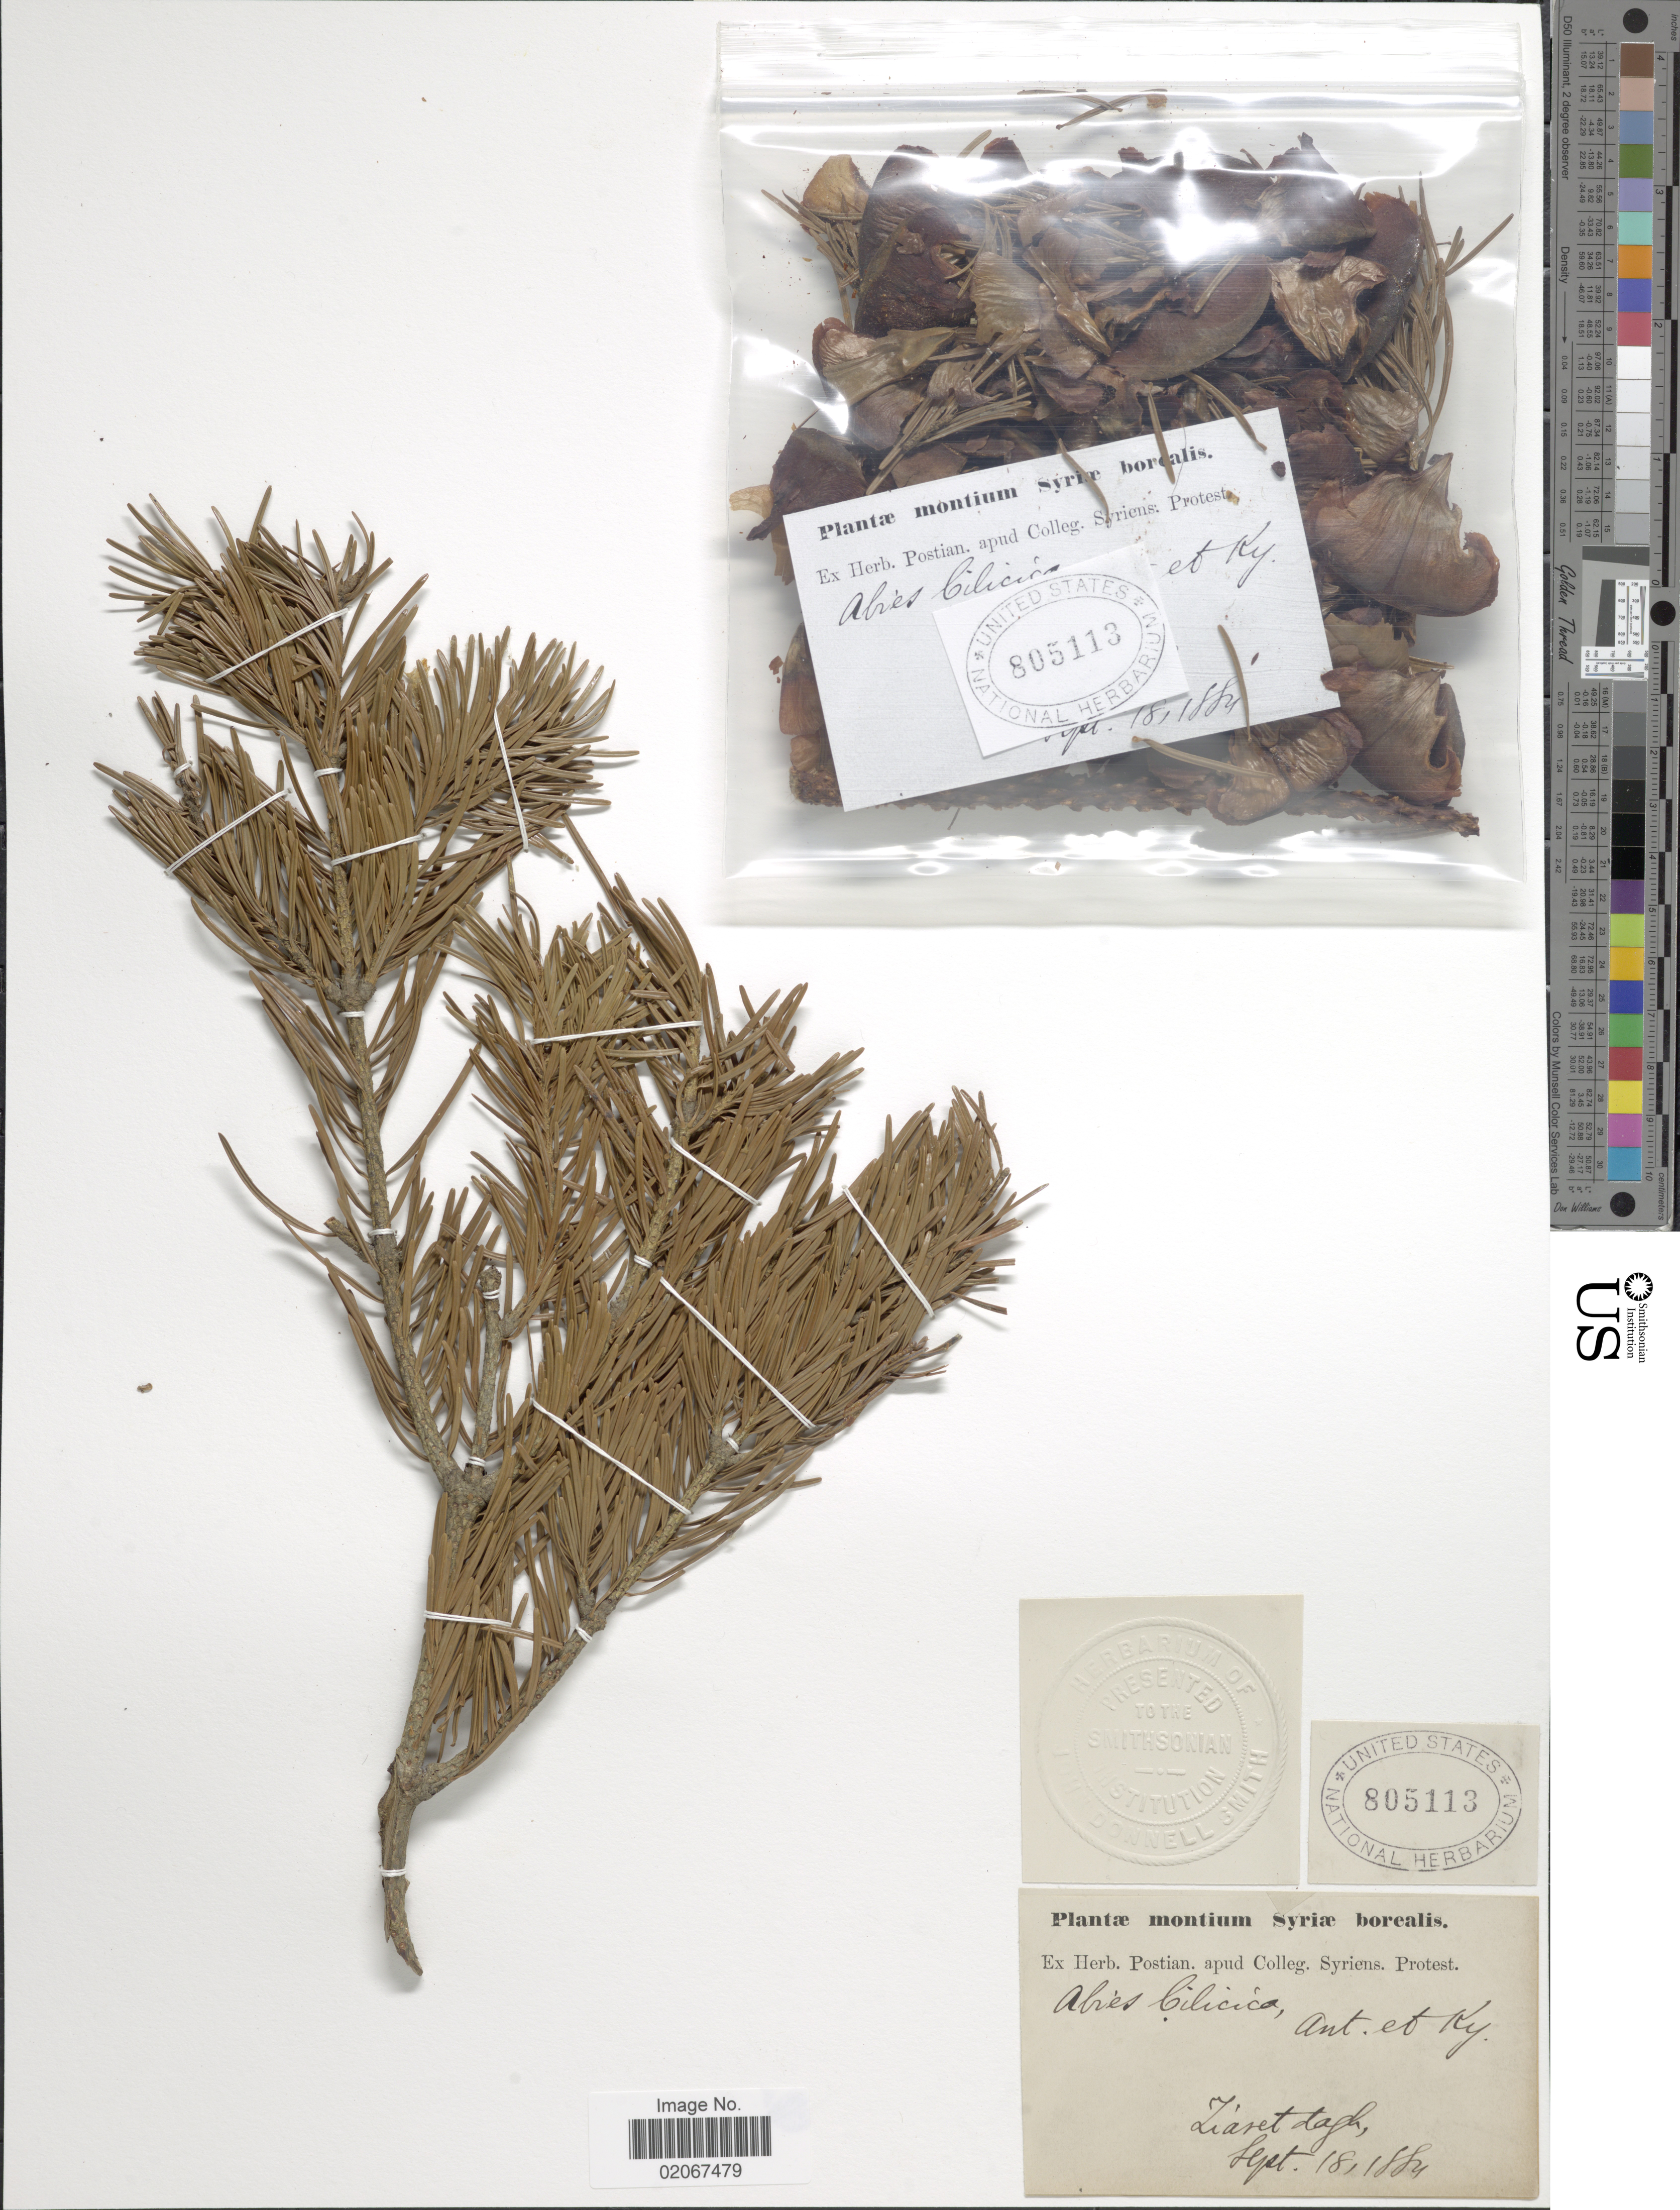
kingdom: Plantae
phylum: Tracheophyta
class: Pinopsida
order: Pinales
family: Pinaceae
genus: Abies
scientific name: Abies sp.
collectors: ex herb. Postian. apud Colleg. Syriens. Protest. USE "Fannie P. A. Shepard" (10308853) AS PRIMARY COLLECTOR INSTEAD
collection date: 1884-09-18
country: Syria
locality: Syriae borealis. Ziaset dagh [interpreted].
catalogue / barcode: US 805113